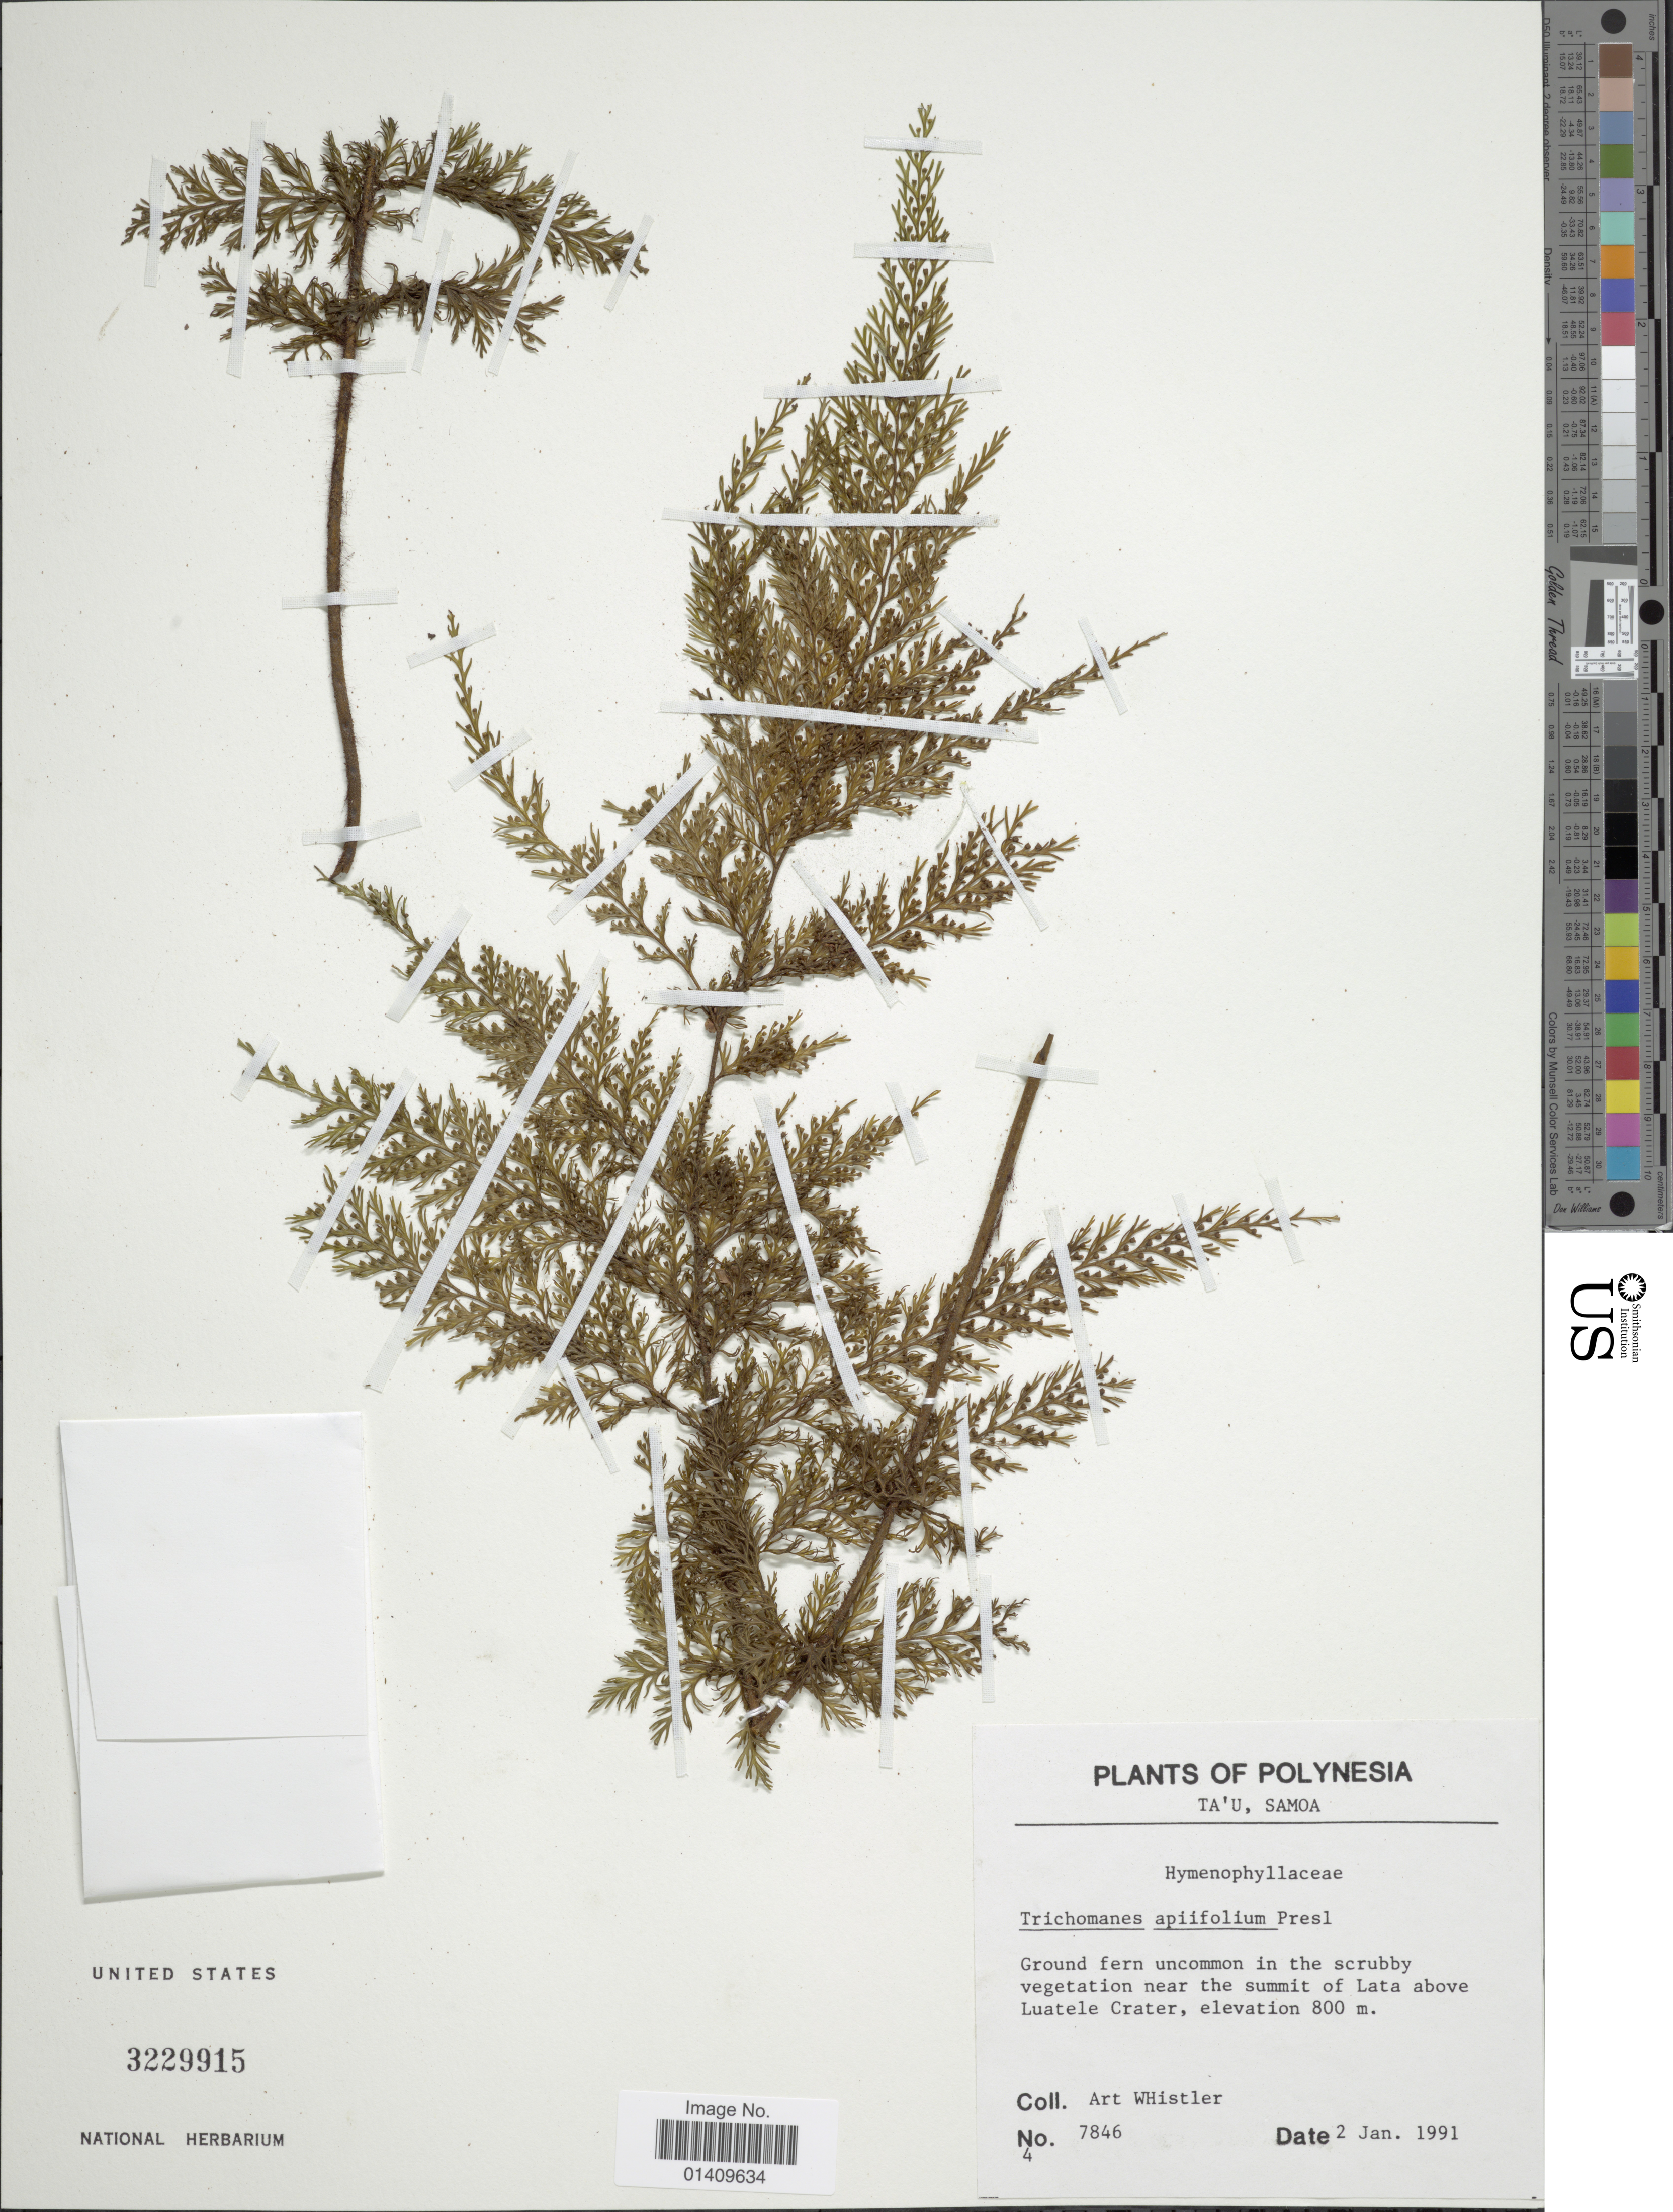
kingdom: Plantae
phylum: Tracheophyta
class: Polypodiopsida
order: Hymenophyllales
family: Hymenophyllaceae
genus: Callistopteris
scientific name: Callistopteris apiifolia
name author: (C. Presl) Copel.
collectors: A. Whistler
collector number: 7846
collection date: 1991-01-02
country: American Samoa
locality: Polynesia Ta'U Samoa ground fern uncommon in the scrubby vegetation near the summit of lata above Luatele Crater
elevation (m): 800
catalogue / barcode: US 3229915